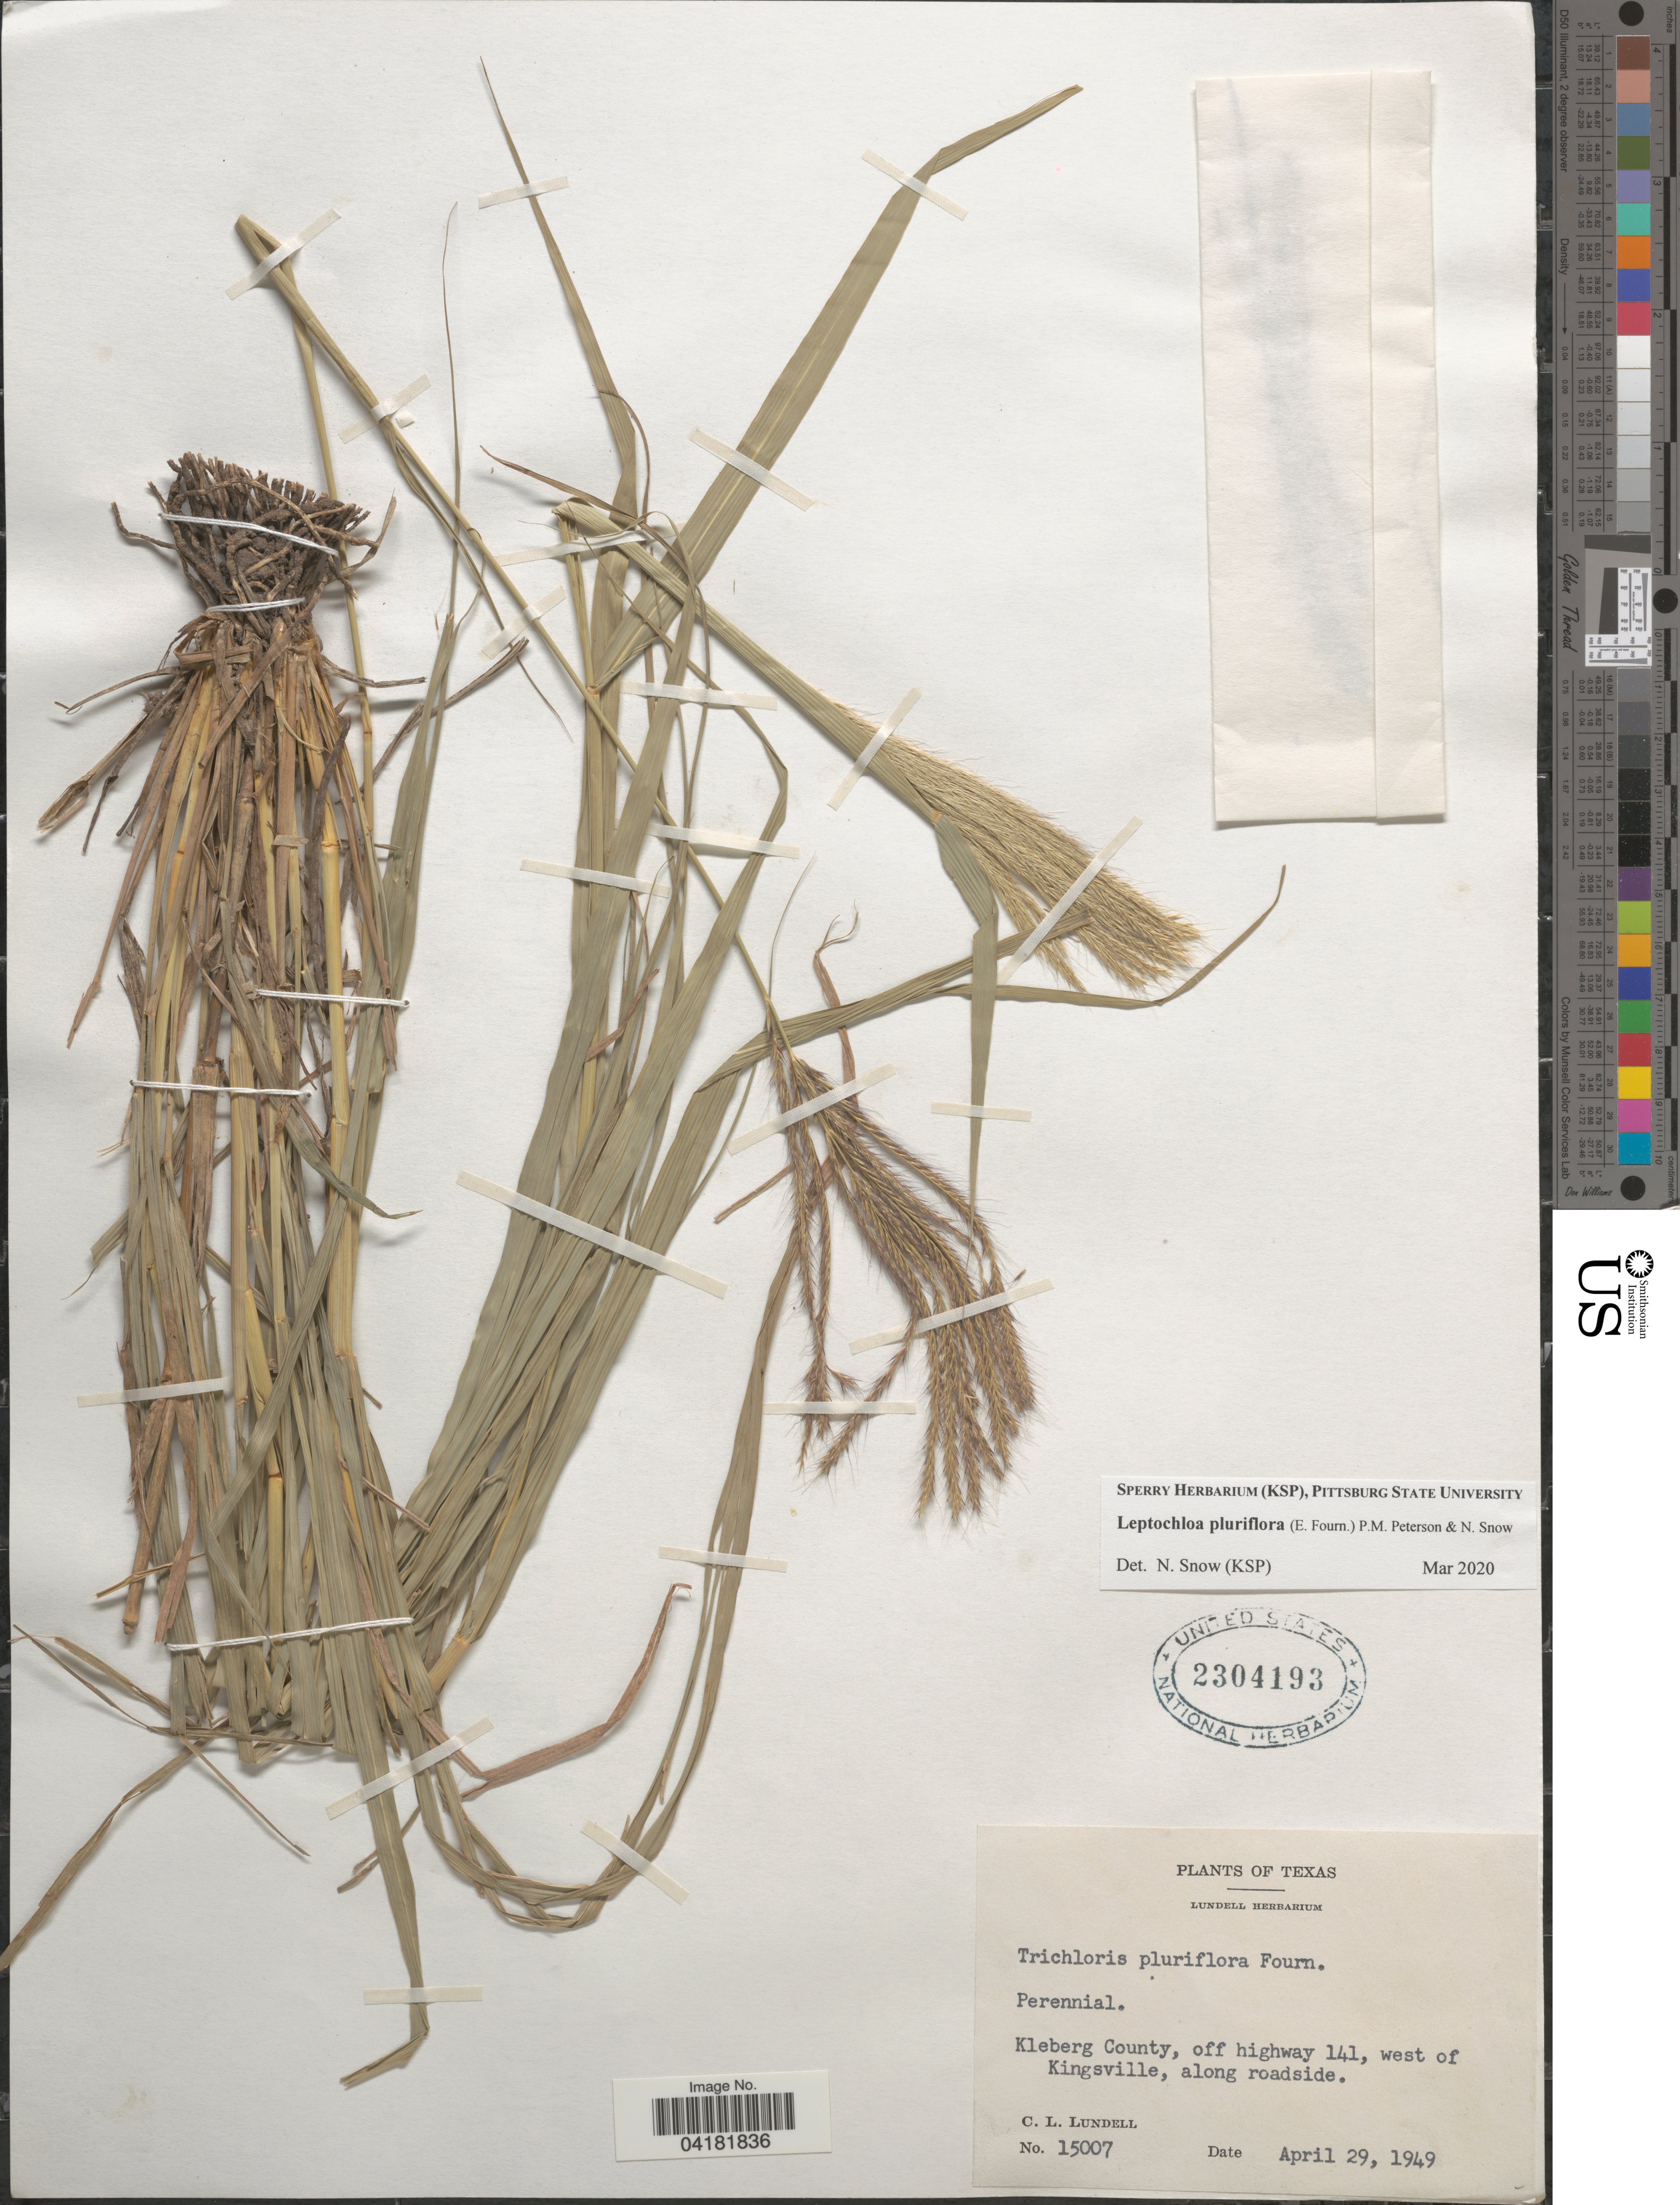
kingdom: Plantae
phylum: Tracheophyta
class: Liliopsida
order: Poales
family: Poaceae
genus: Leptochloa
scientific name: Leptochloa pluriflora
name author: (E. Fourn.) P.M. Peterson & N. Snow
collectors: C. L. Lundell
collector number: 15007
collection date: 1949-04-29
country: United States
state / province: Texas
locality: Kleberg County, off highway 141, west of Kingsville, along roadside.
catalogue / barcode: US 2304193